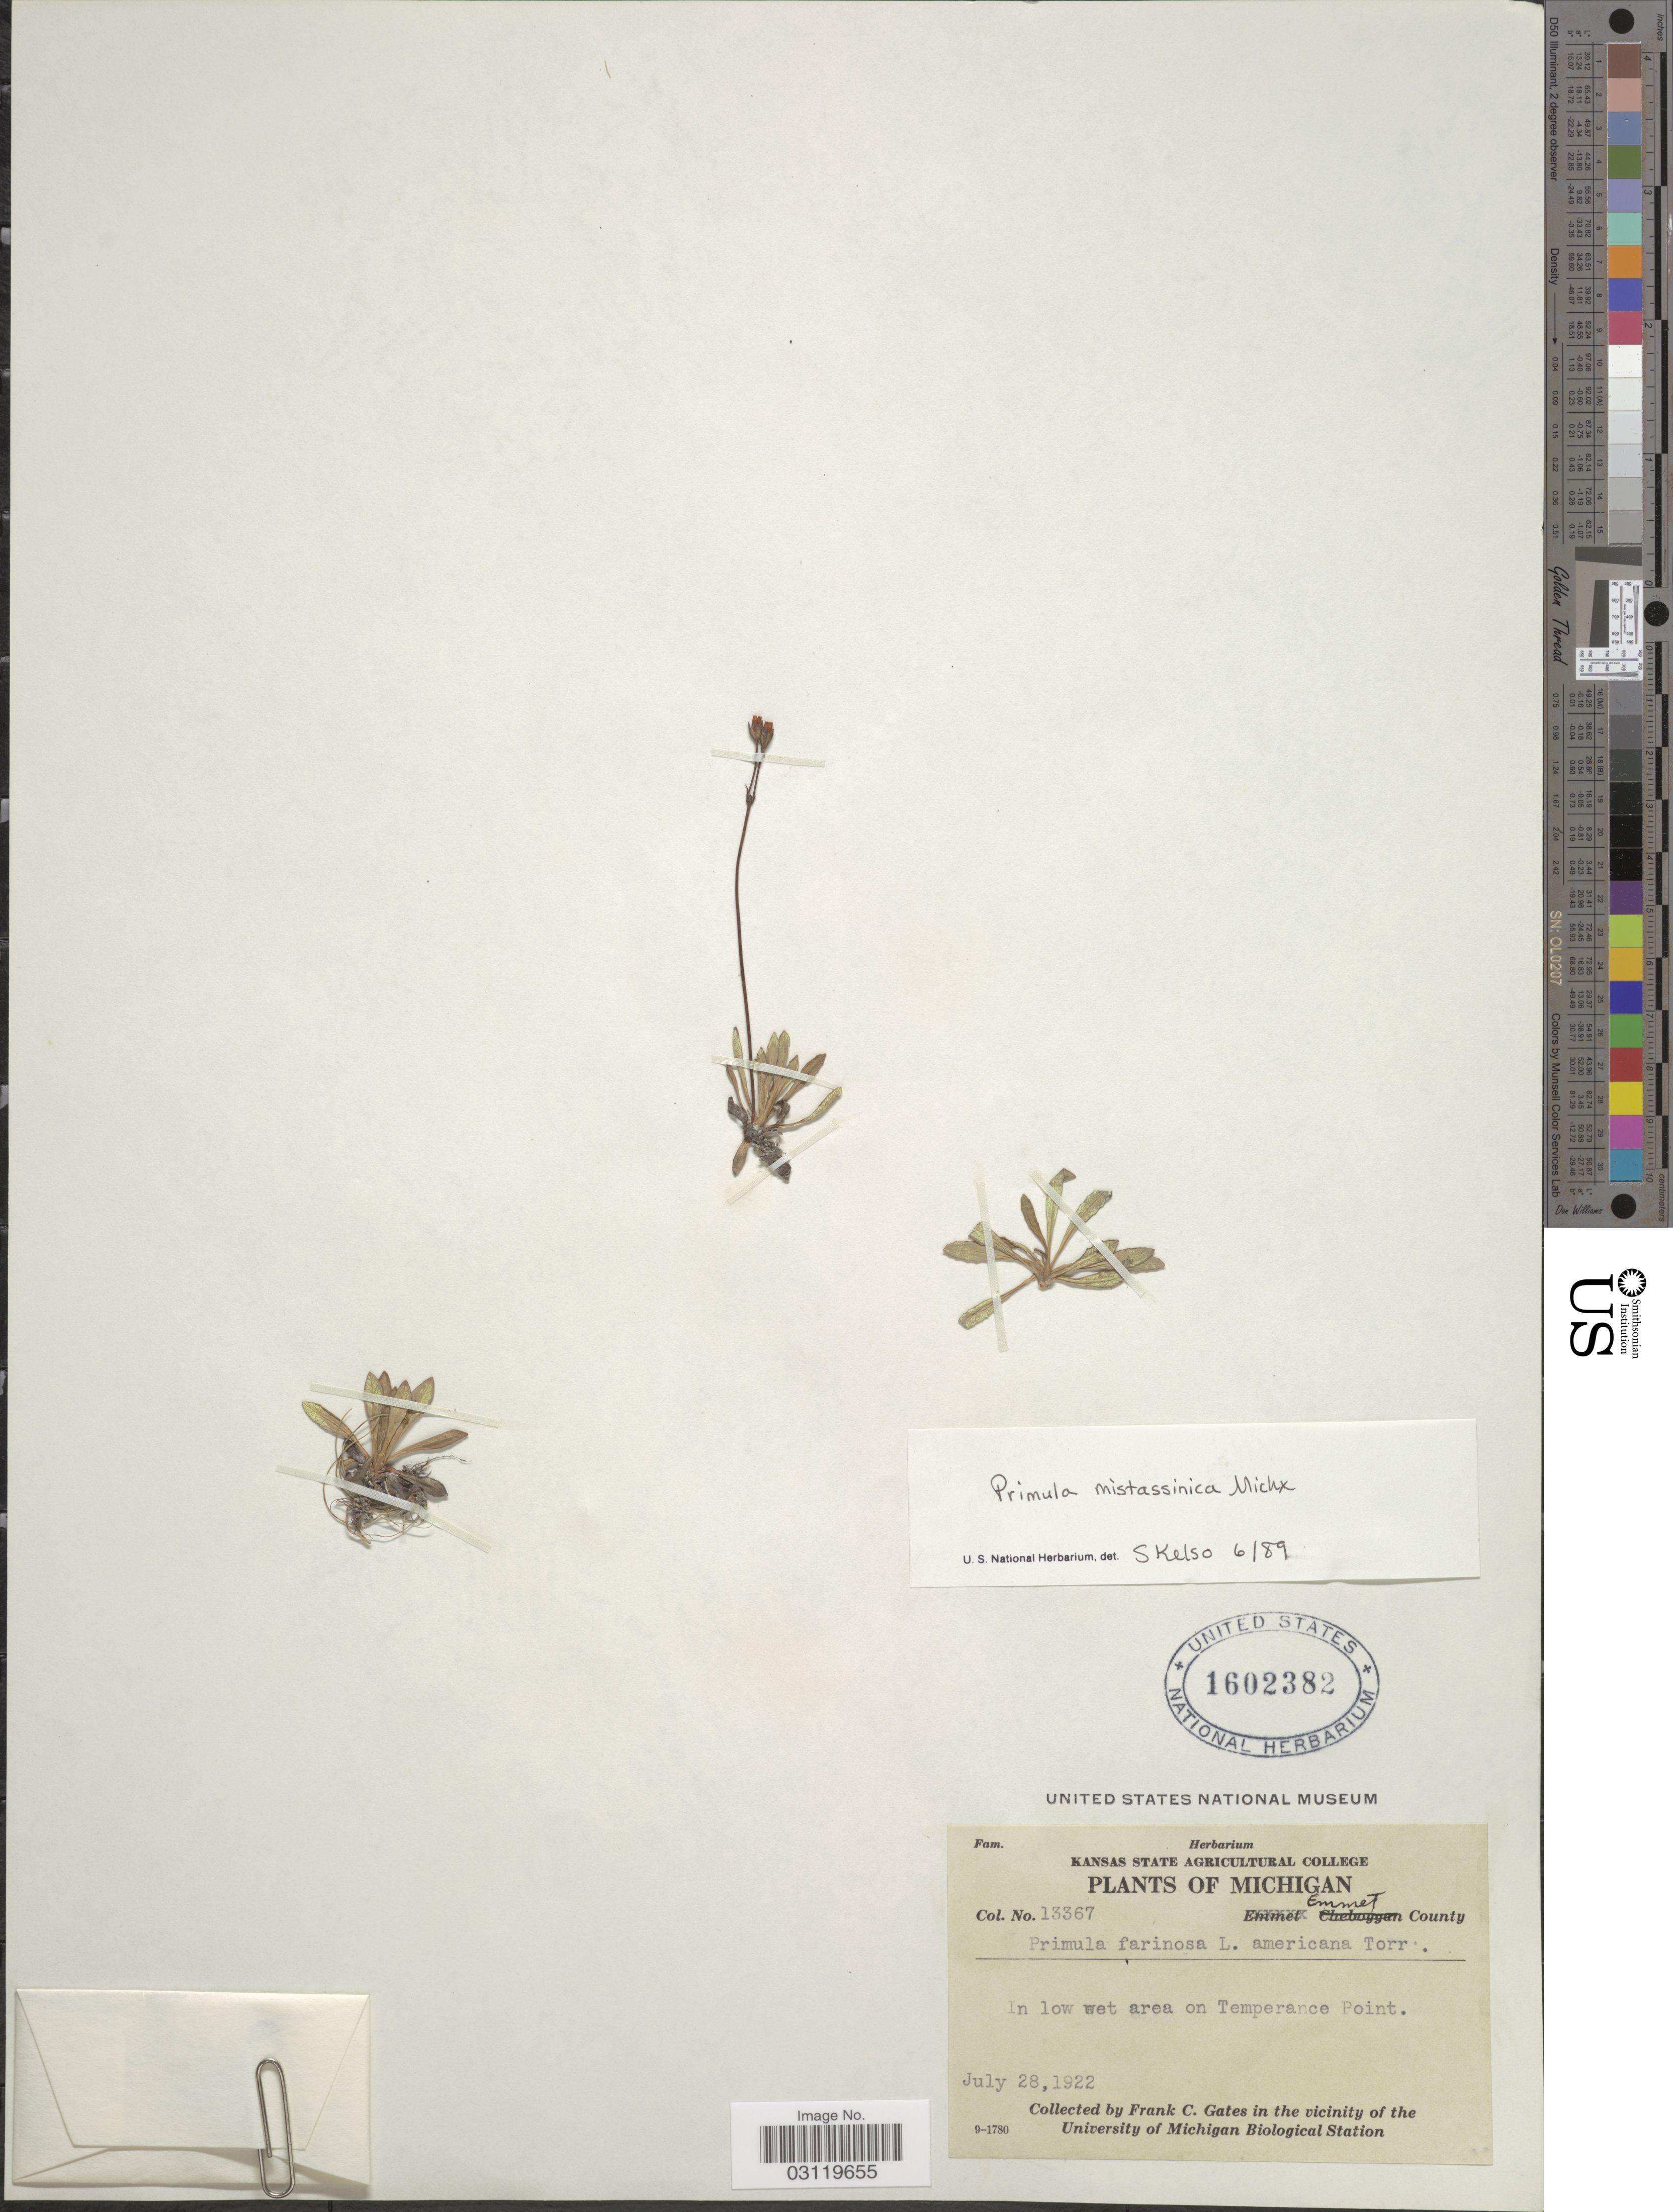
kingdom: Plantae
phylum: Tracheophyta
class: Magnoliopsida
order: Ericales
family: Primulaceae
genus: Primula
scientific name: Primula mistassinica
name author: Michx.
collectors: F. C. Gates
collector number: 13367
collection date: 1922-07-28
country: United States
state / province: Michigan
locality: Emmet County, In low wet area on Temperance Point.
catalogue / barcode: US 1602382